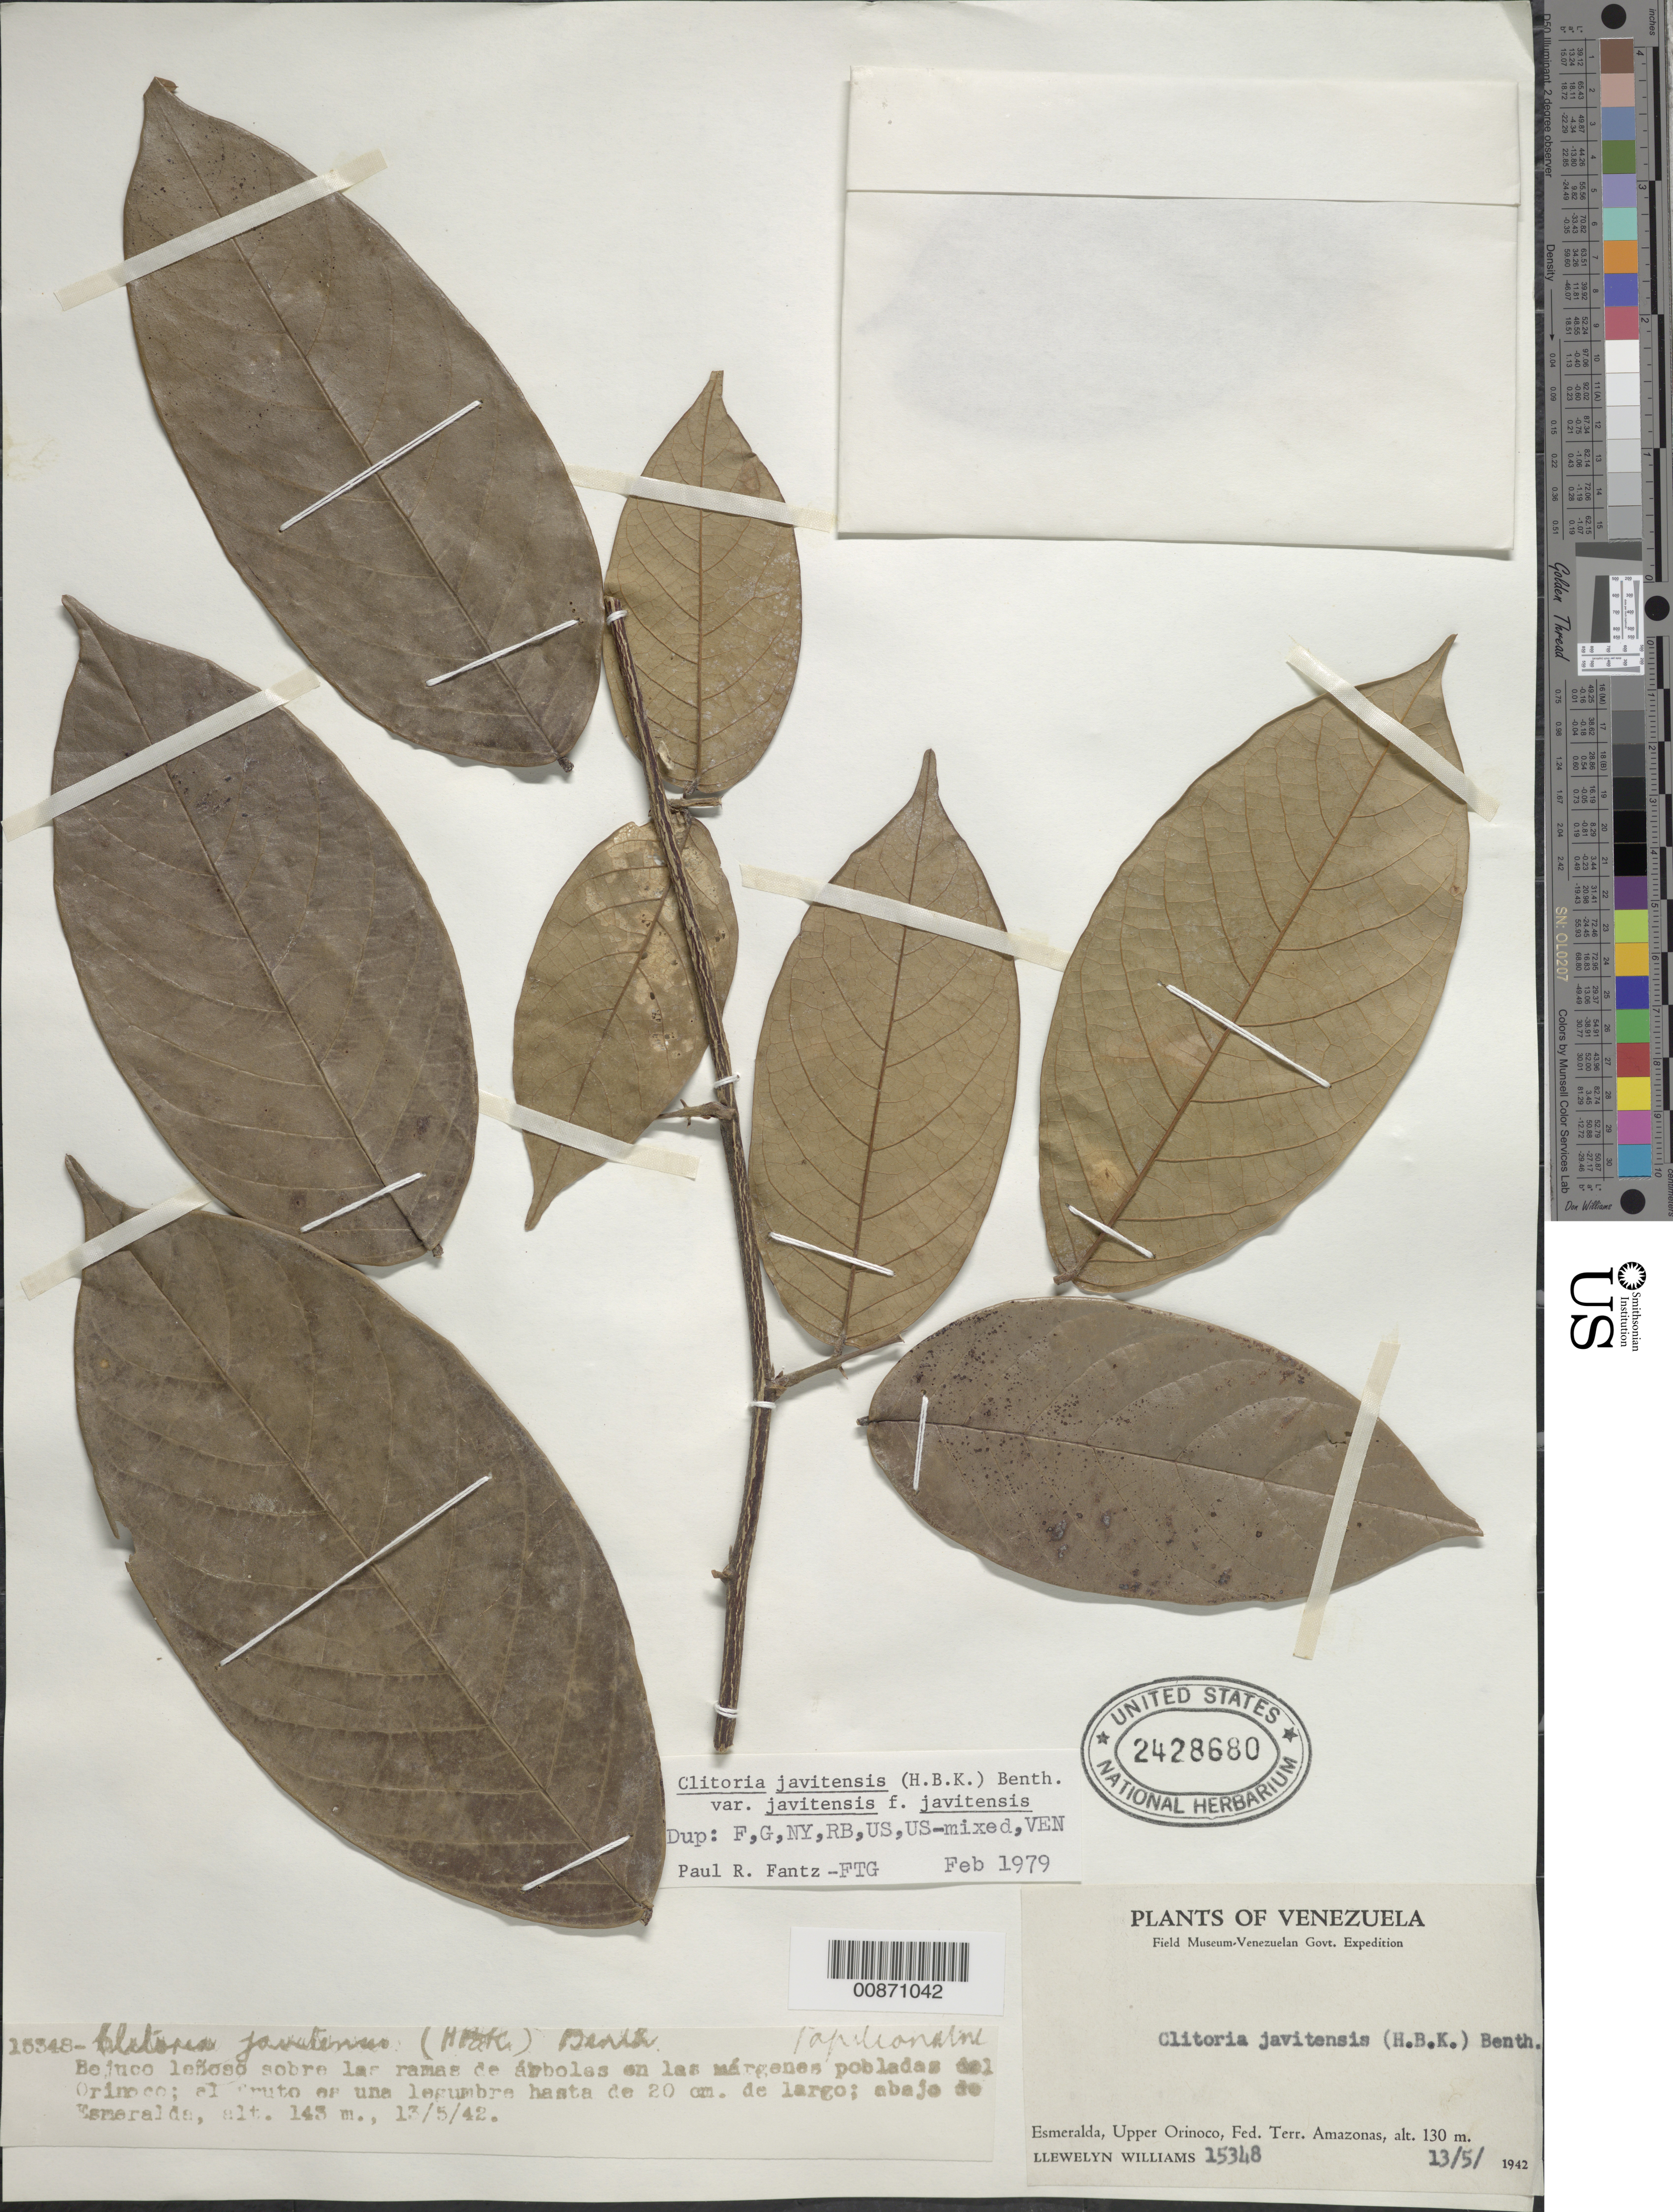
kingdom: Plantae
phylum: Tracheophyta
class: Magnoliopsida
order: Fabales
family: Fabaceae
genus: Clitoria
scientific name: Clitoria javitensis f. javitensis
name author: (Kunth) Benth.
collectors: Ll. Williams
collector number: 15348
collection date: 1942-05-13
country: Venezuela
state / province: Amazonas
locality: Esmeralda. Upper Orinoco, Fed. Terr. Amazonas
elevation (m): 130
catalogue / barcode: US 2428680